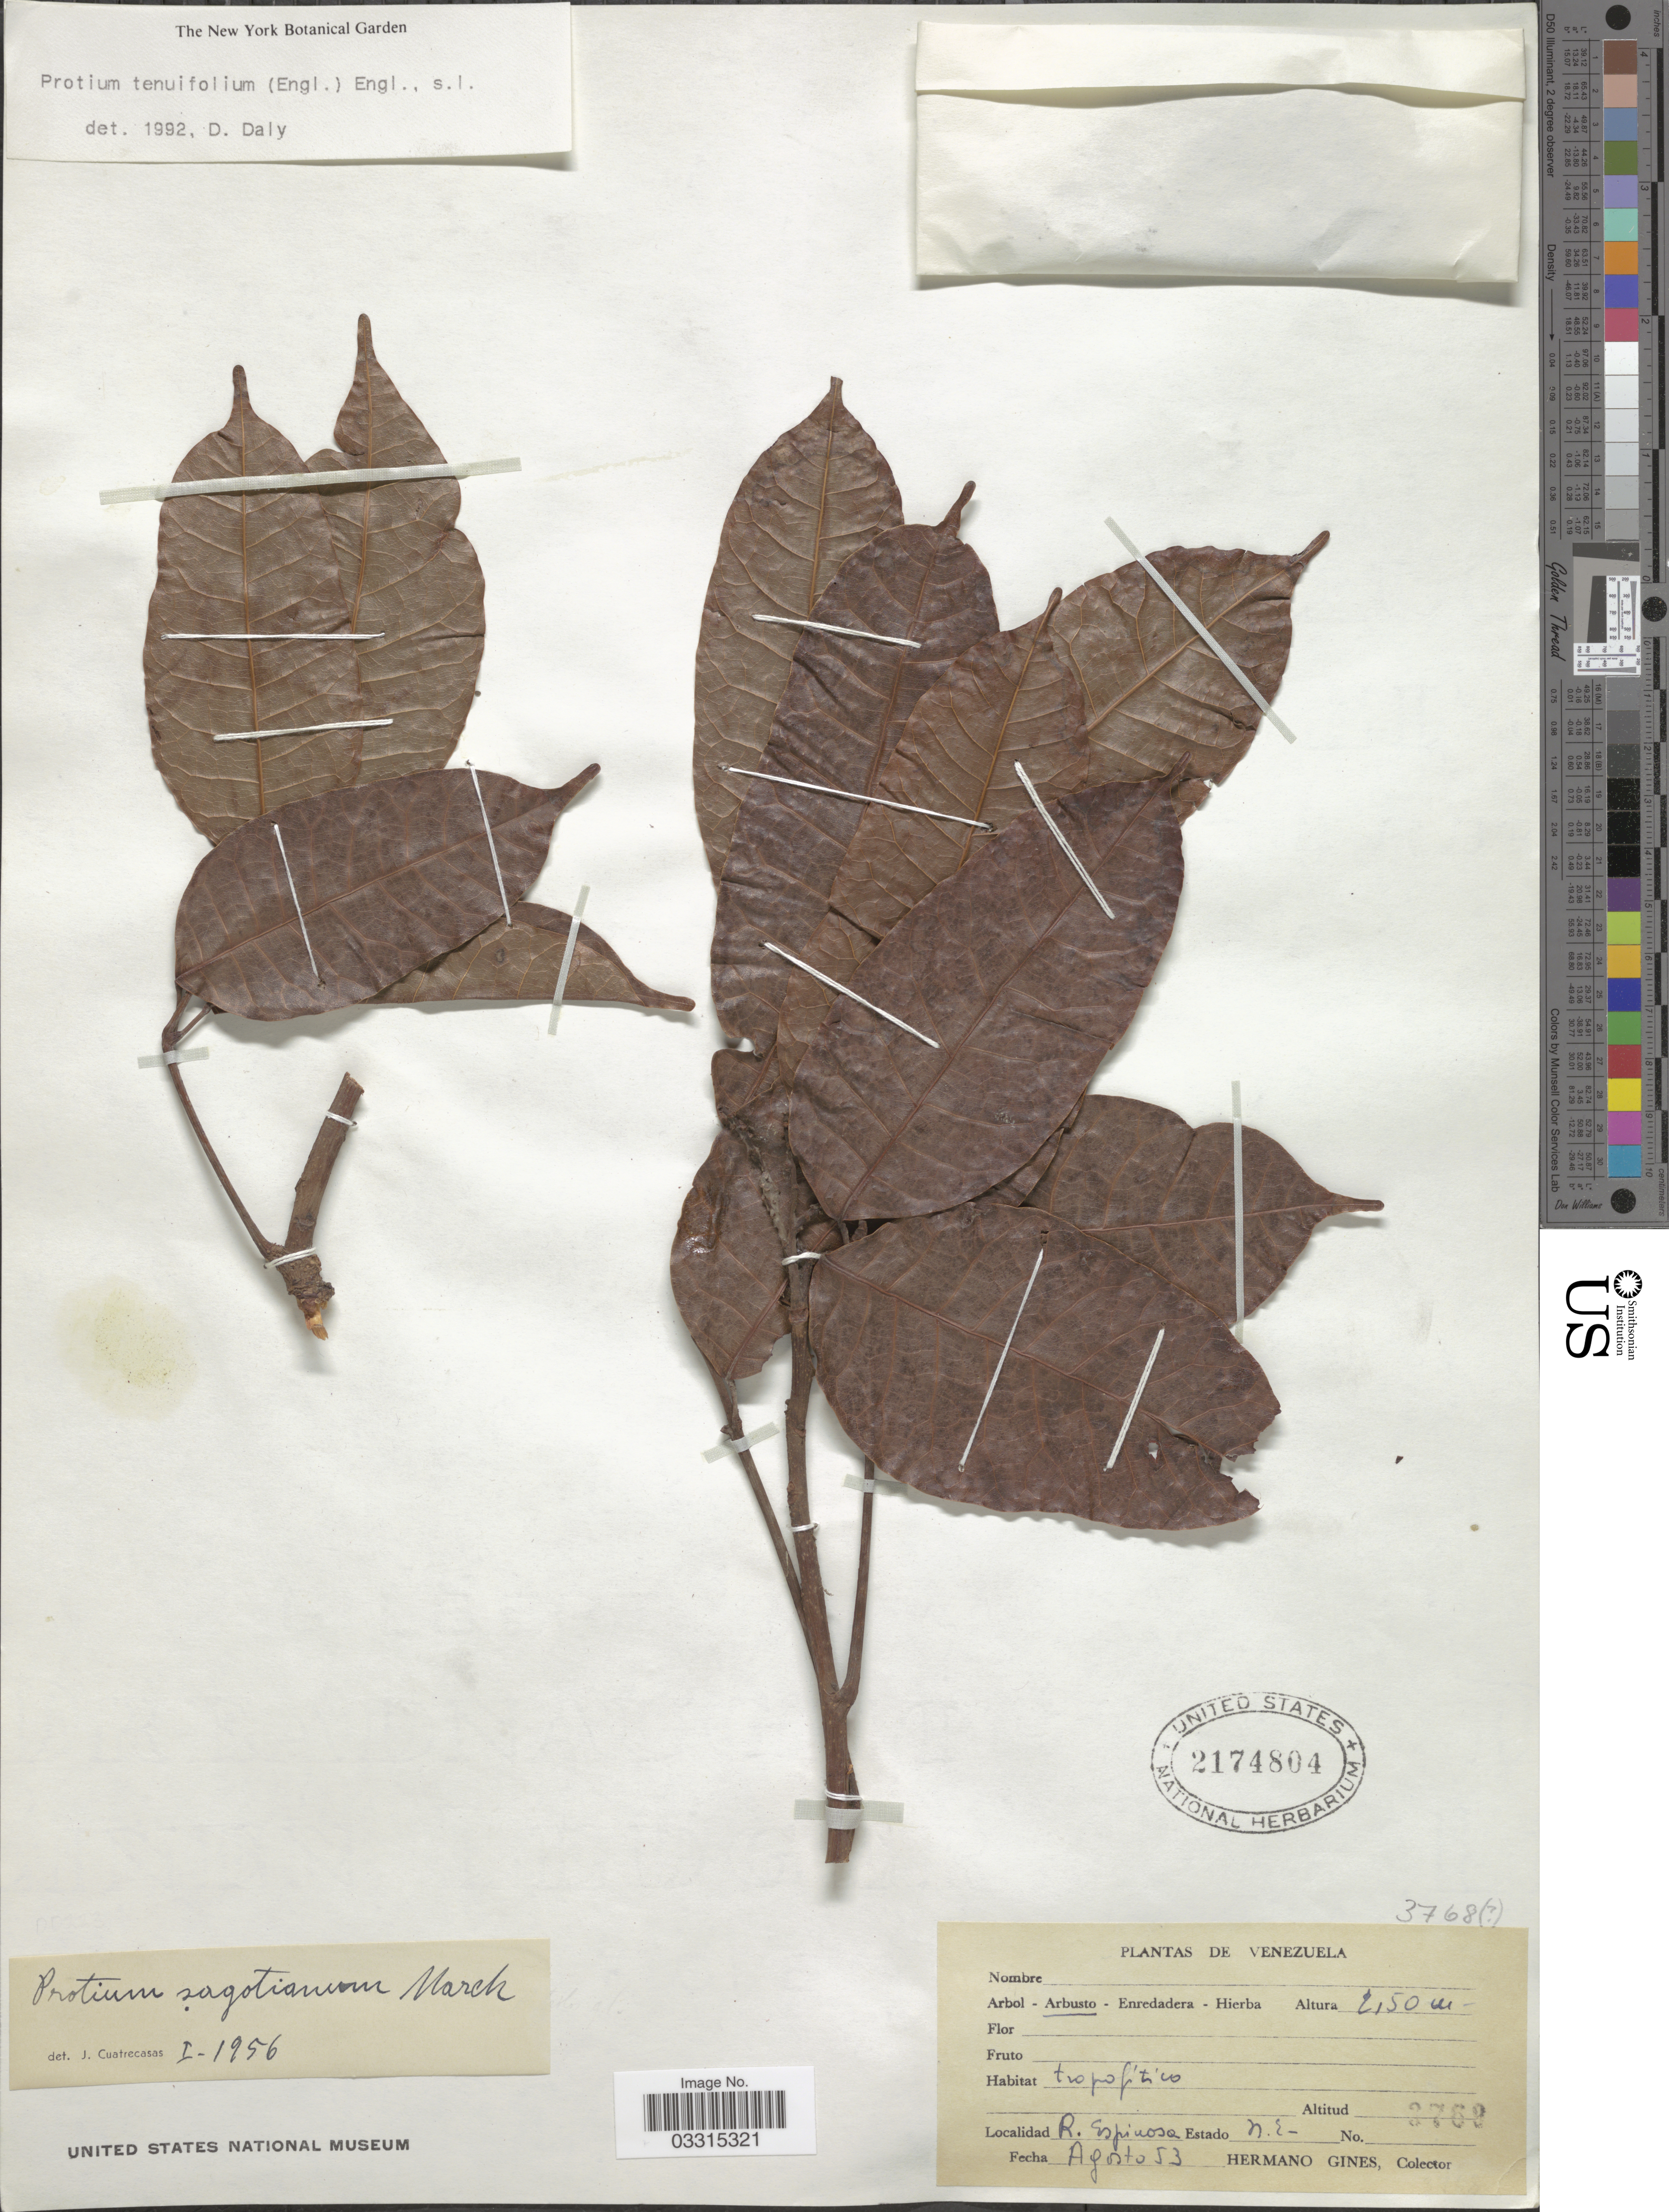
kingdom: Plantae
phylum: Tracheophyta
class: Magnoliopsida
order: Sapindales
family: Burseraceae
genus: Protium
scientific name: Protium tenuifolium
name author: (Engl.) Engl.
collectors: Bro. Gines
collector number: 3762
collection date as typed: Transcribed d/m/y: /8/53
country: Venezuela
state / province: Nueva Esparta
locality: R. Espinosa.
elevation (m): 2150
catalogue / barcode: US 2174804